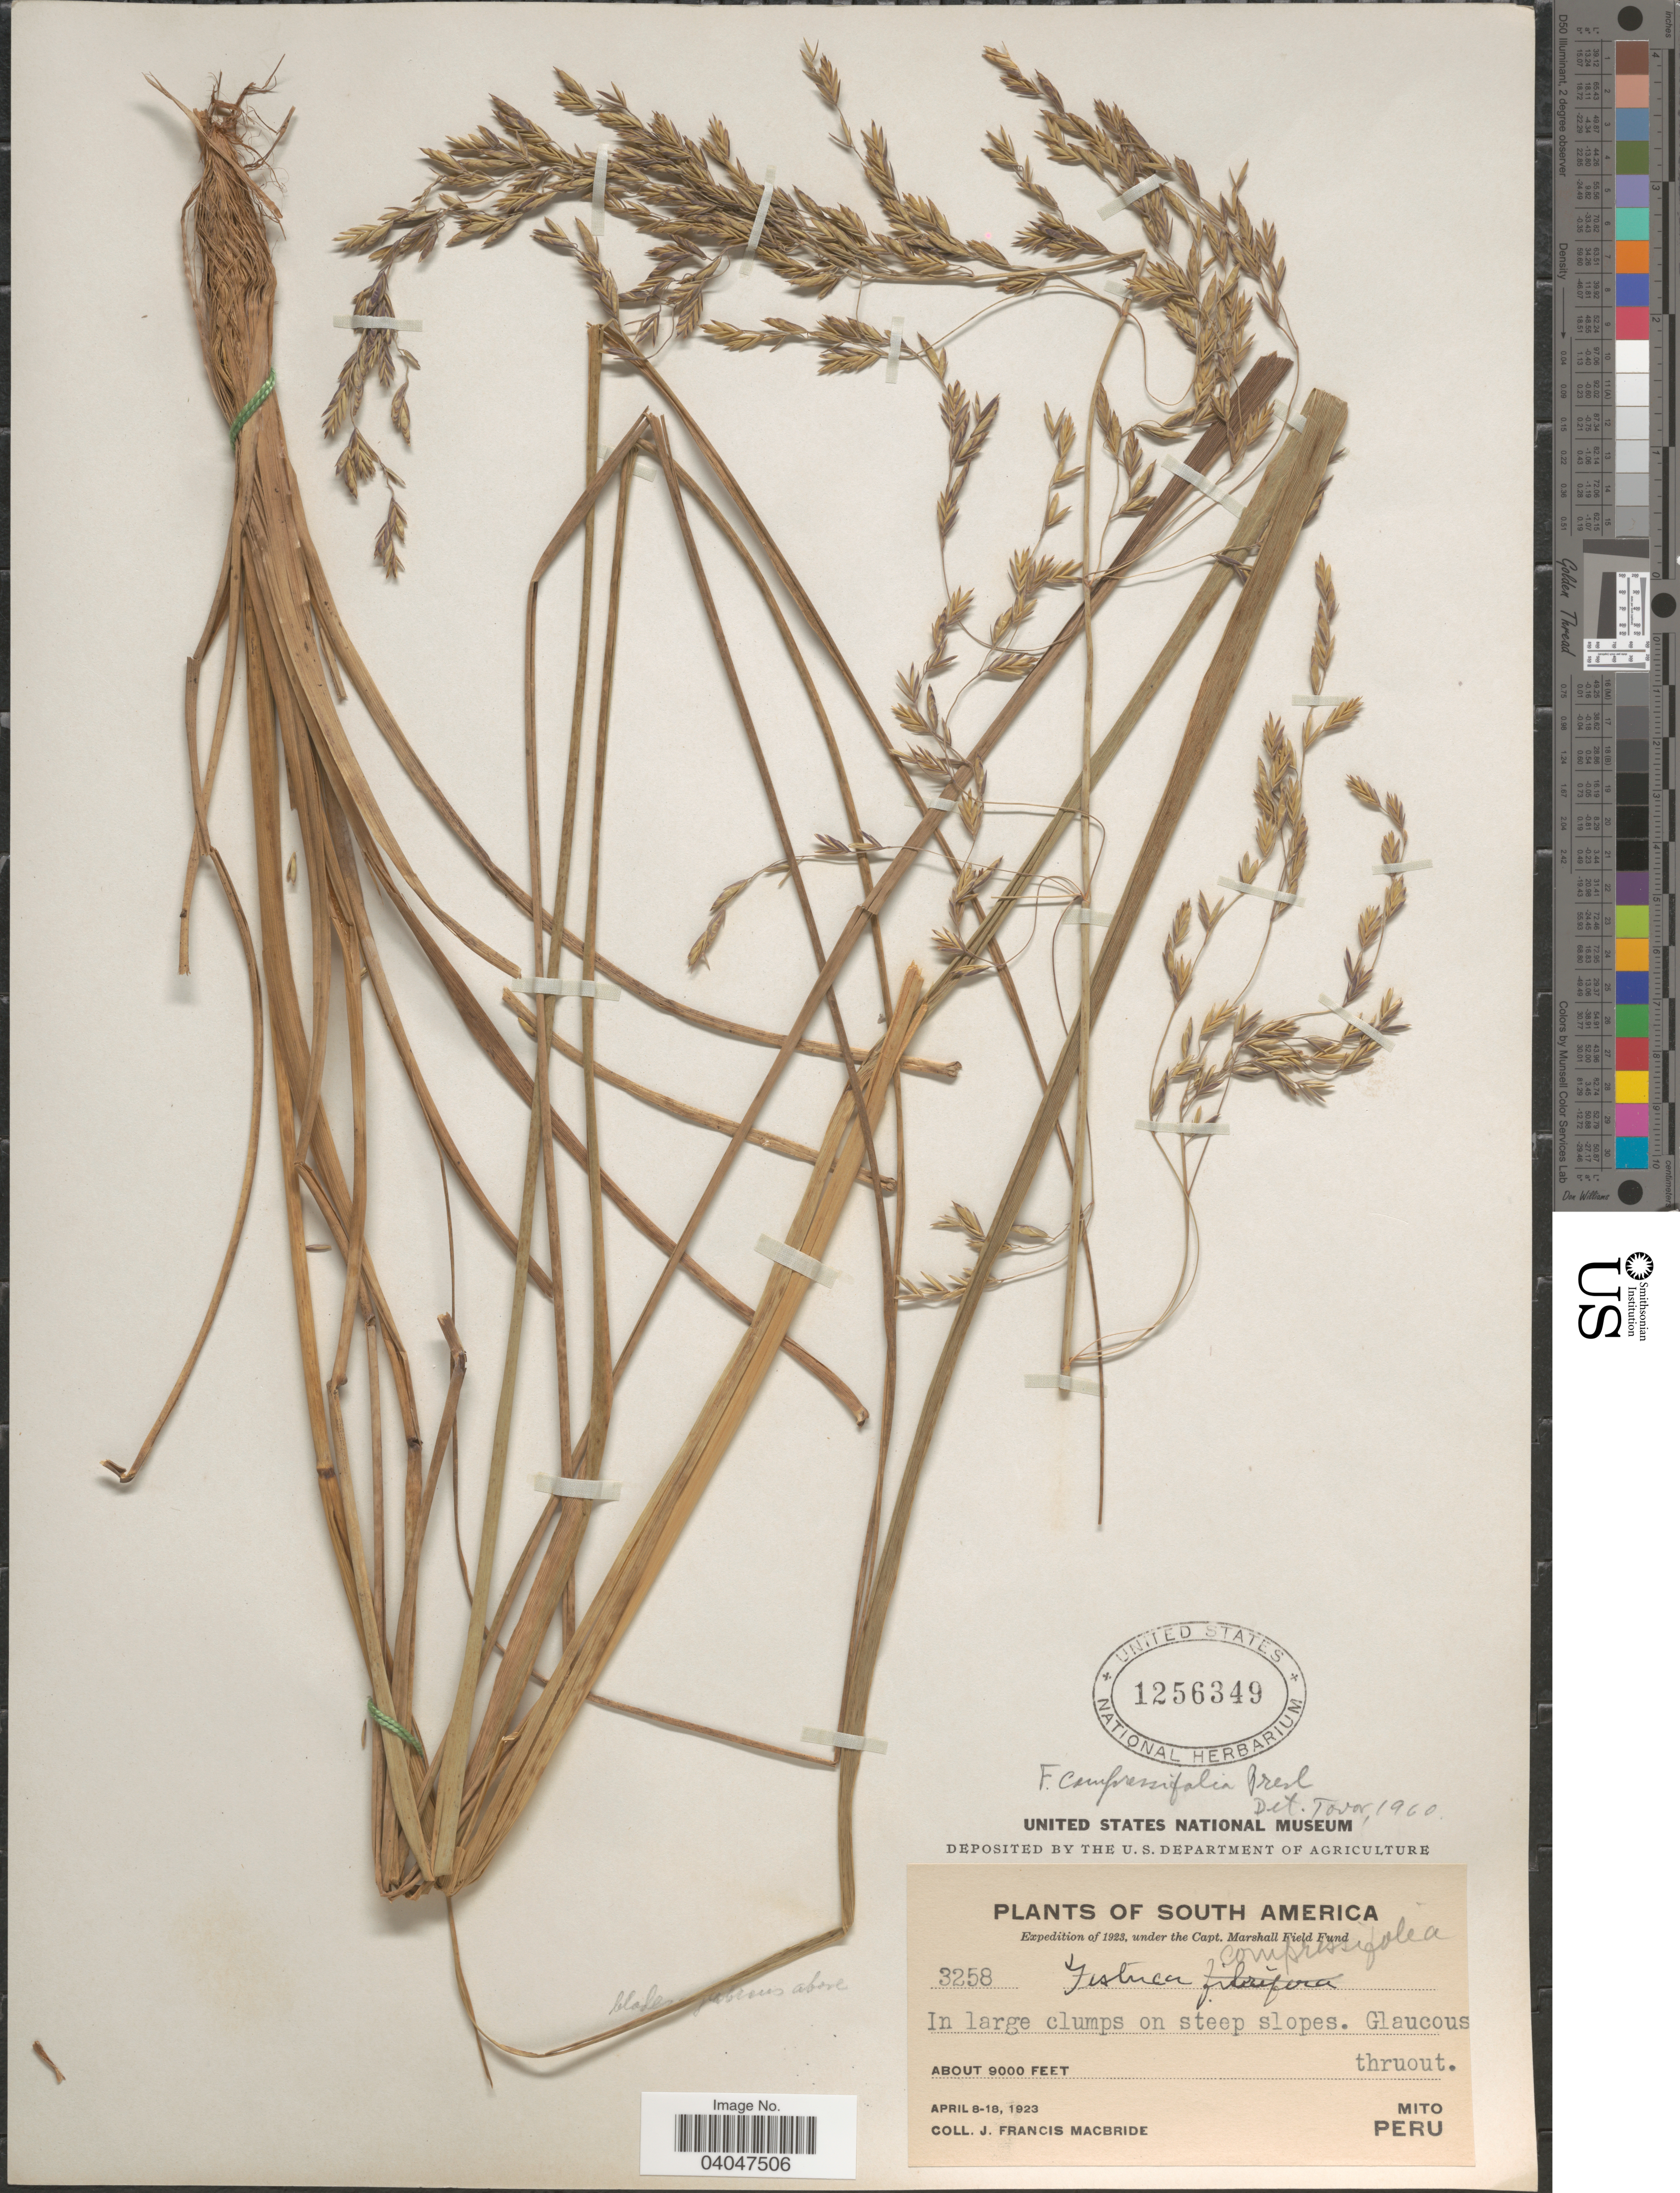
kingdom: Plantae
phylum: Tracheophyta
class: Liliopsida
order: Poales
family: Poaceae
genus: Festuca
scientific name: Festuca compressifolia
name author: J. Presl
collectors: J. F. Macbride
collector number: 3258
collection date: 1923-04-08/1923-04-18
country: Peru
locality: Mito.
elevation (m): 2743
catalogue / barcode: US 1256349